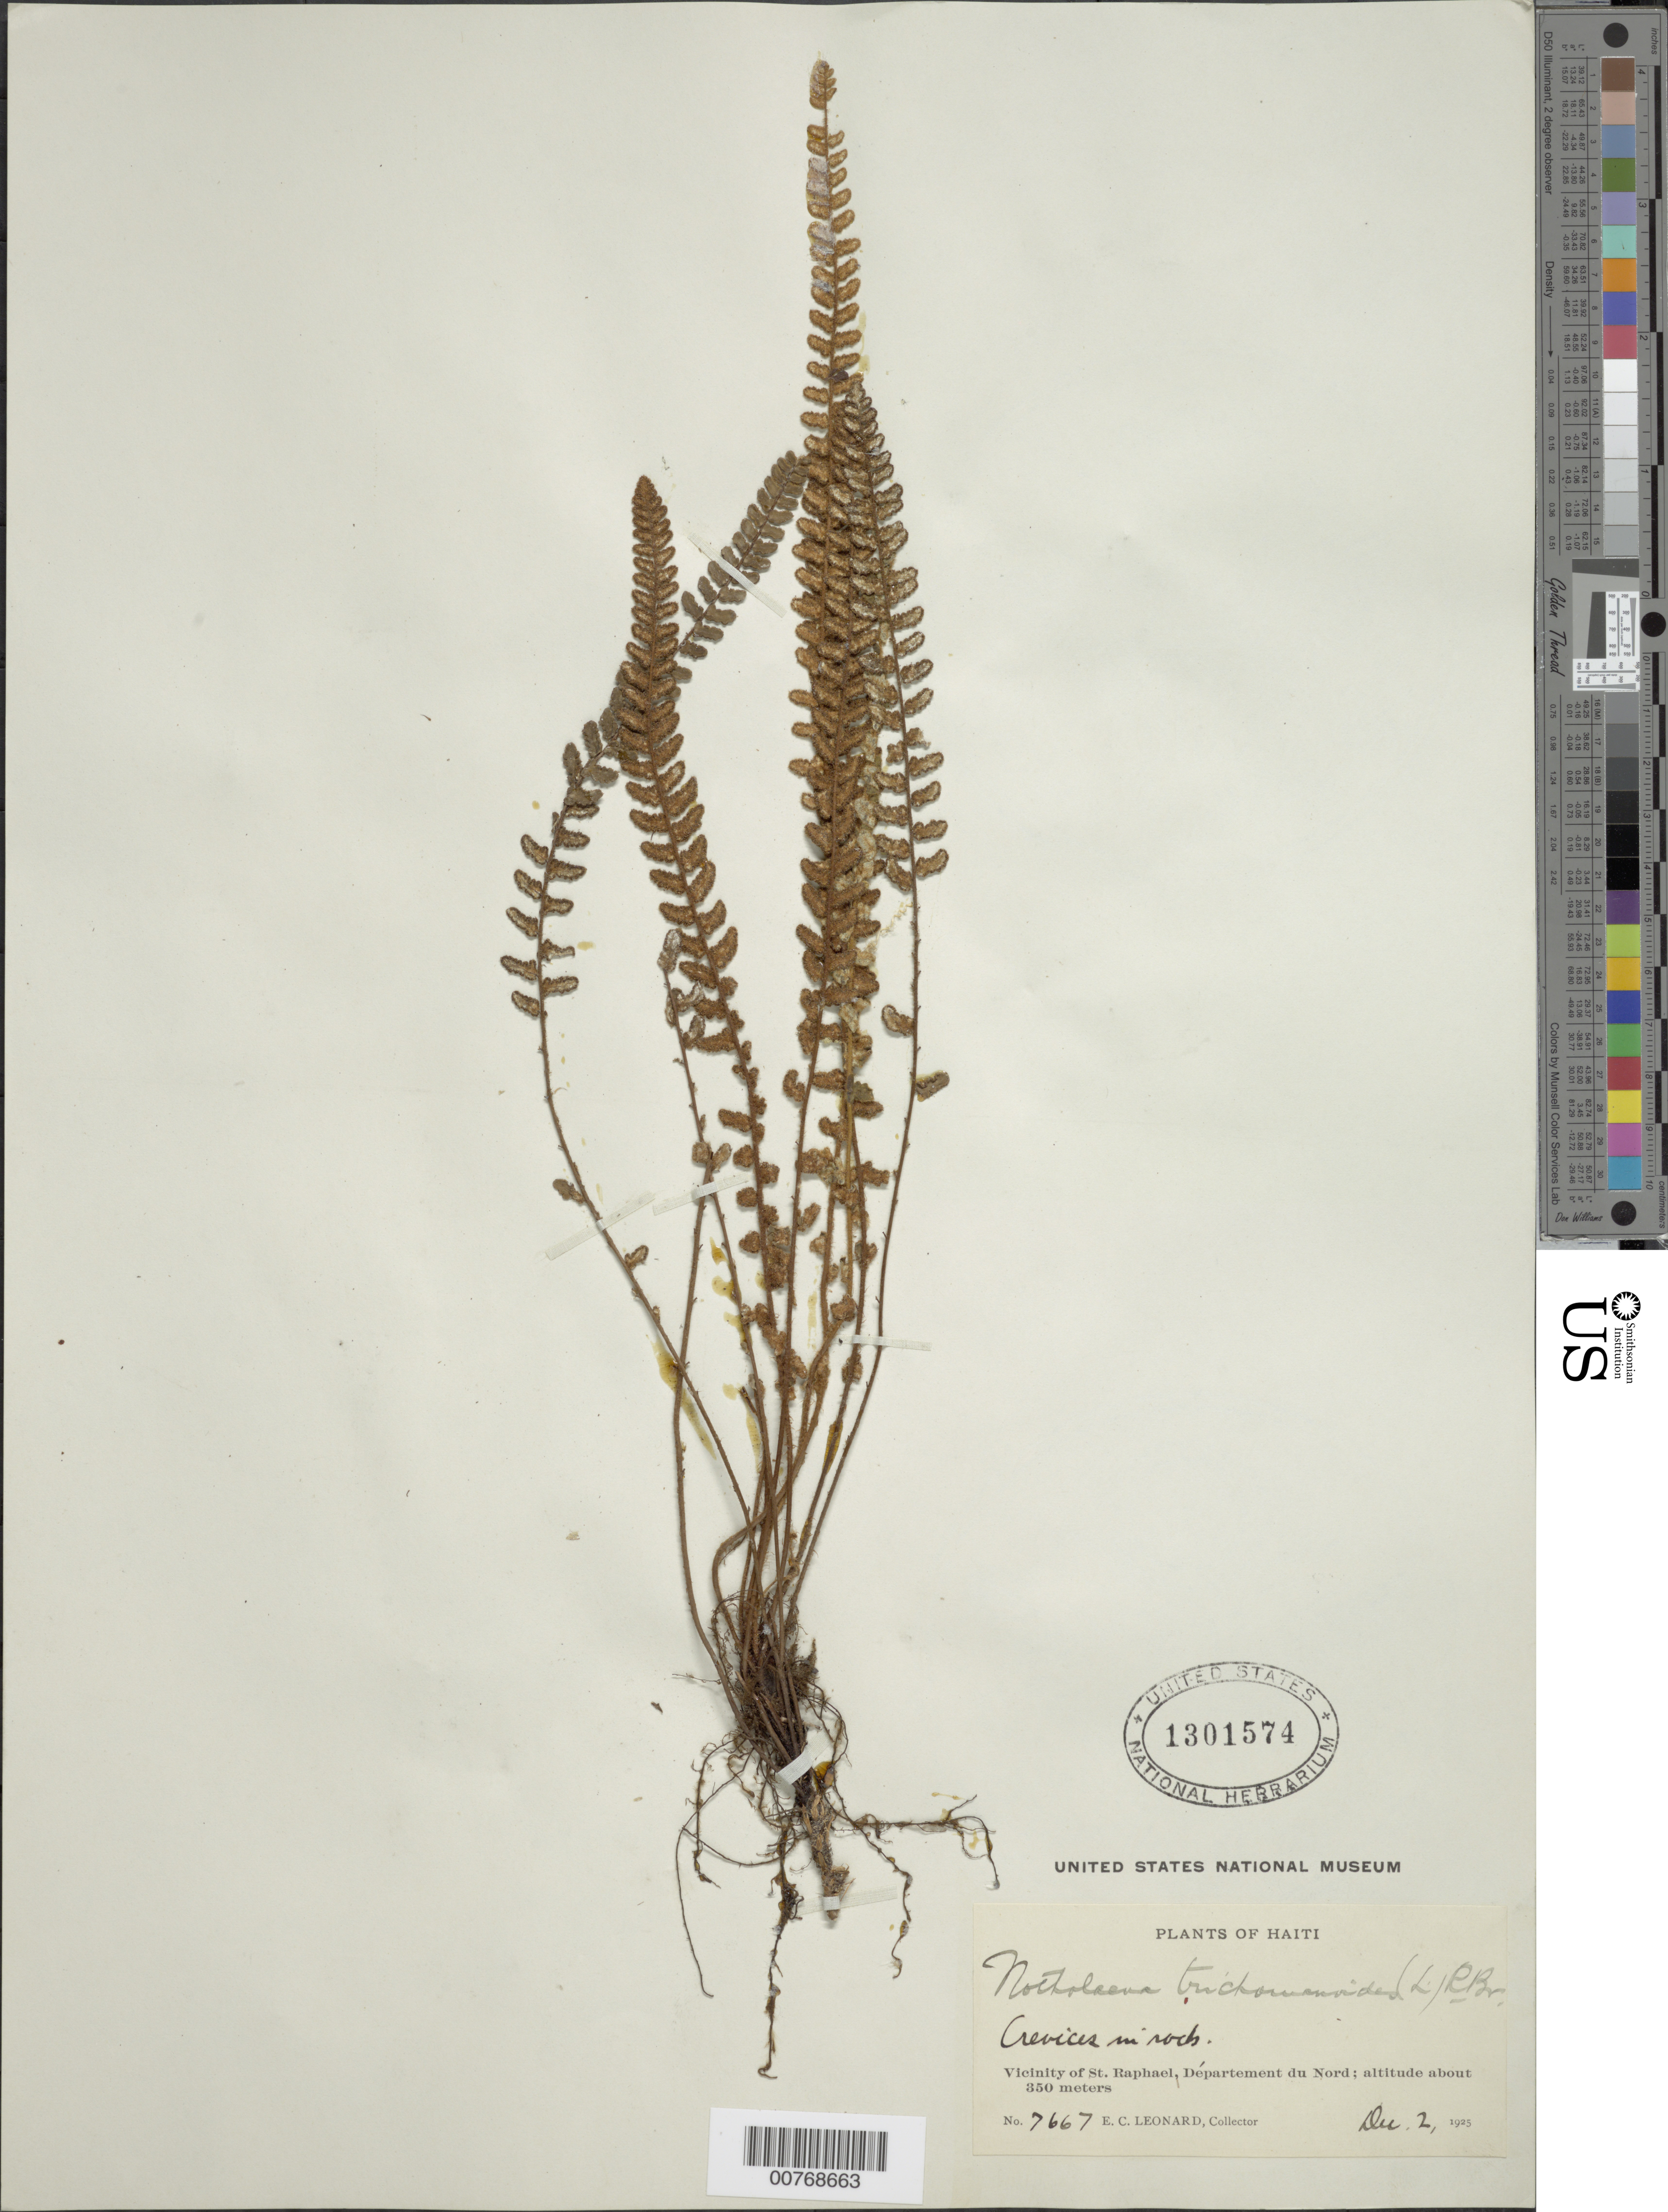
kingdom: Plantae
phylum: Tracheophyta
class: Polypodiopsida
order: Polypodiales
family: Pteridaceae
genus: Notholaena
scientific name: Notholaena trichomanoides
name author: (L.) Desv.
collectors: E. C. Leonard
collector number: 7667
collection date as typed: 02 Dec 1925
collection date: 1925-12-02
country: Haiti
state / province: Nord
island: Hispaniola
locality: Vicinity of St. Raphael, Dept. du Nord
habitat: Crevices in rocks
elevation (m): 350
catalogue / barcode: US 1301574